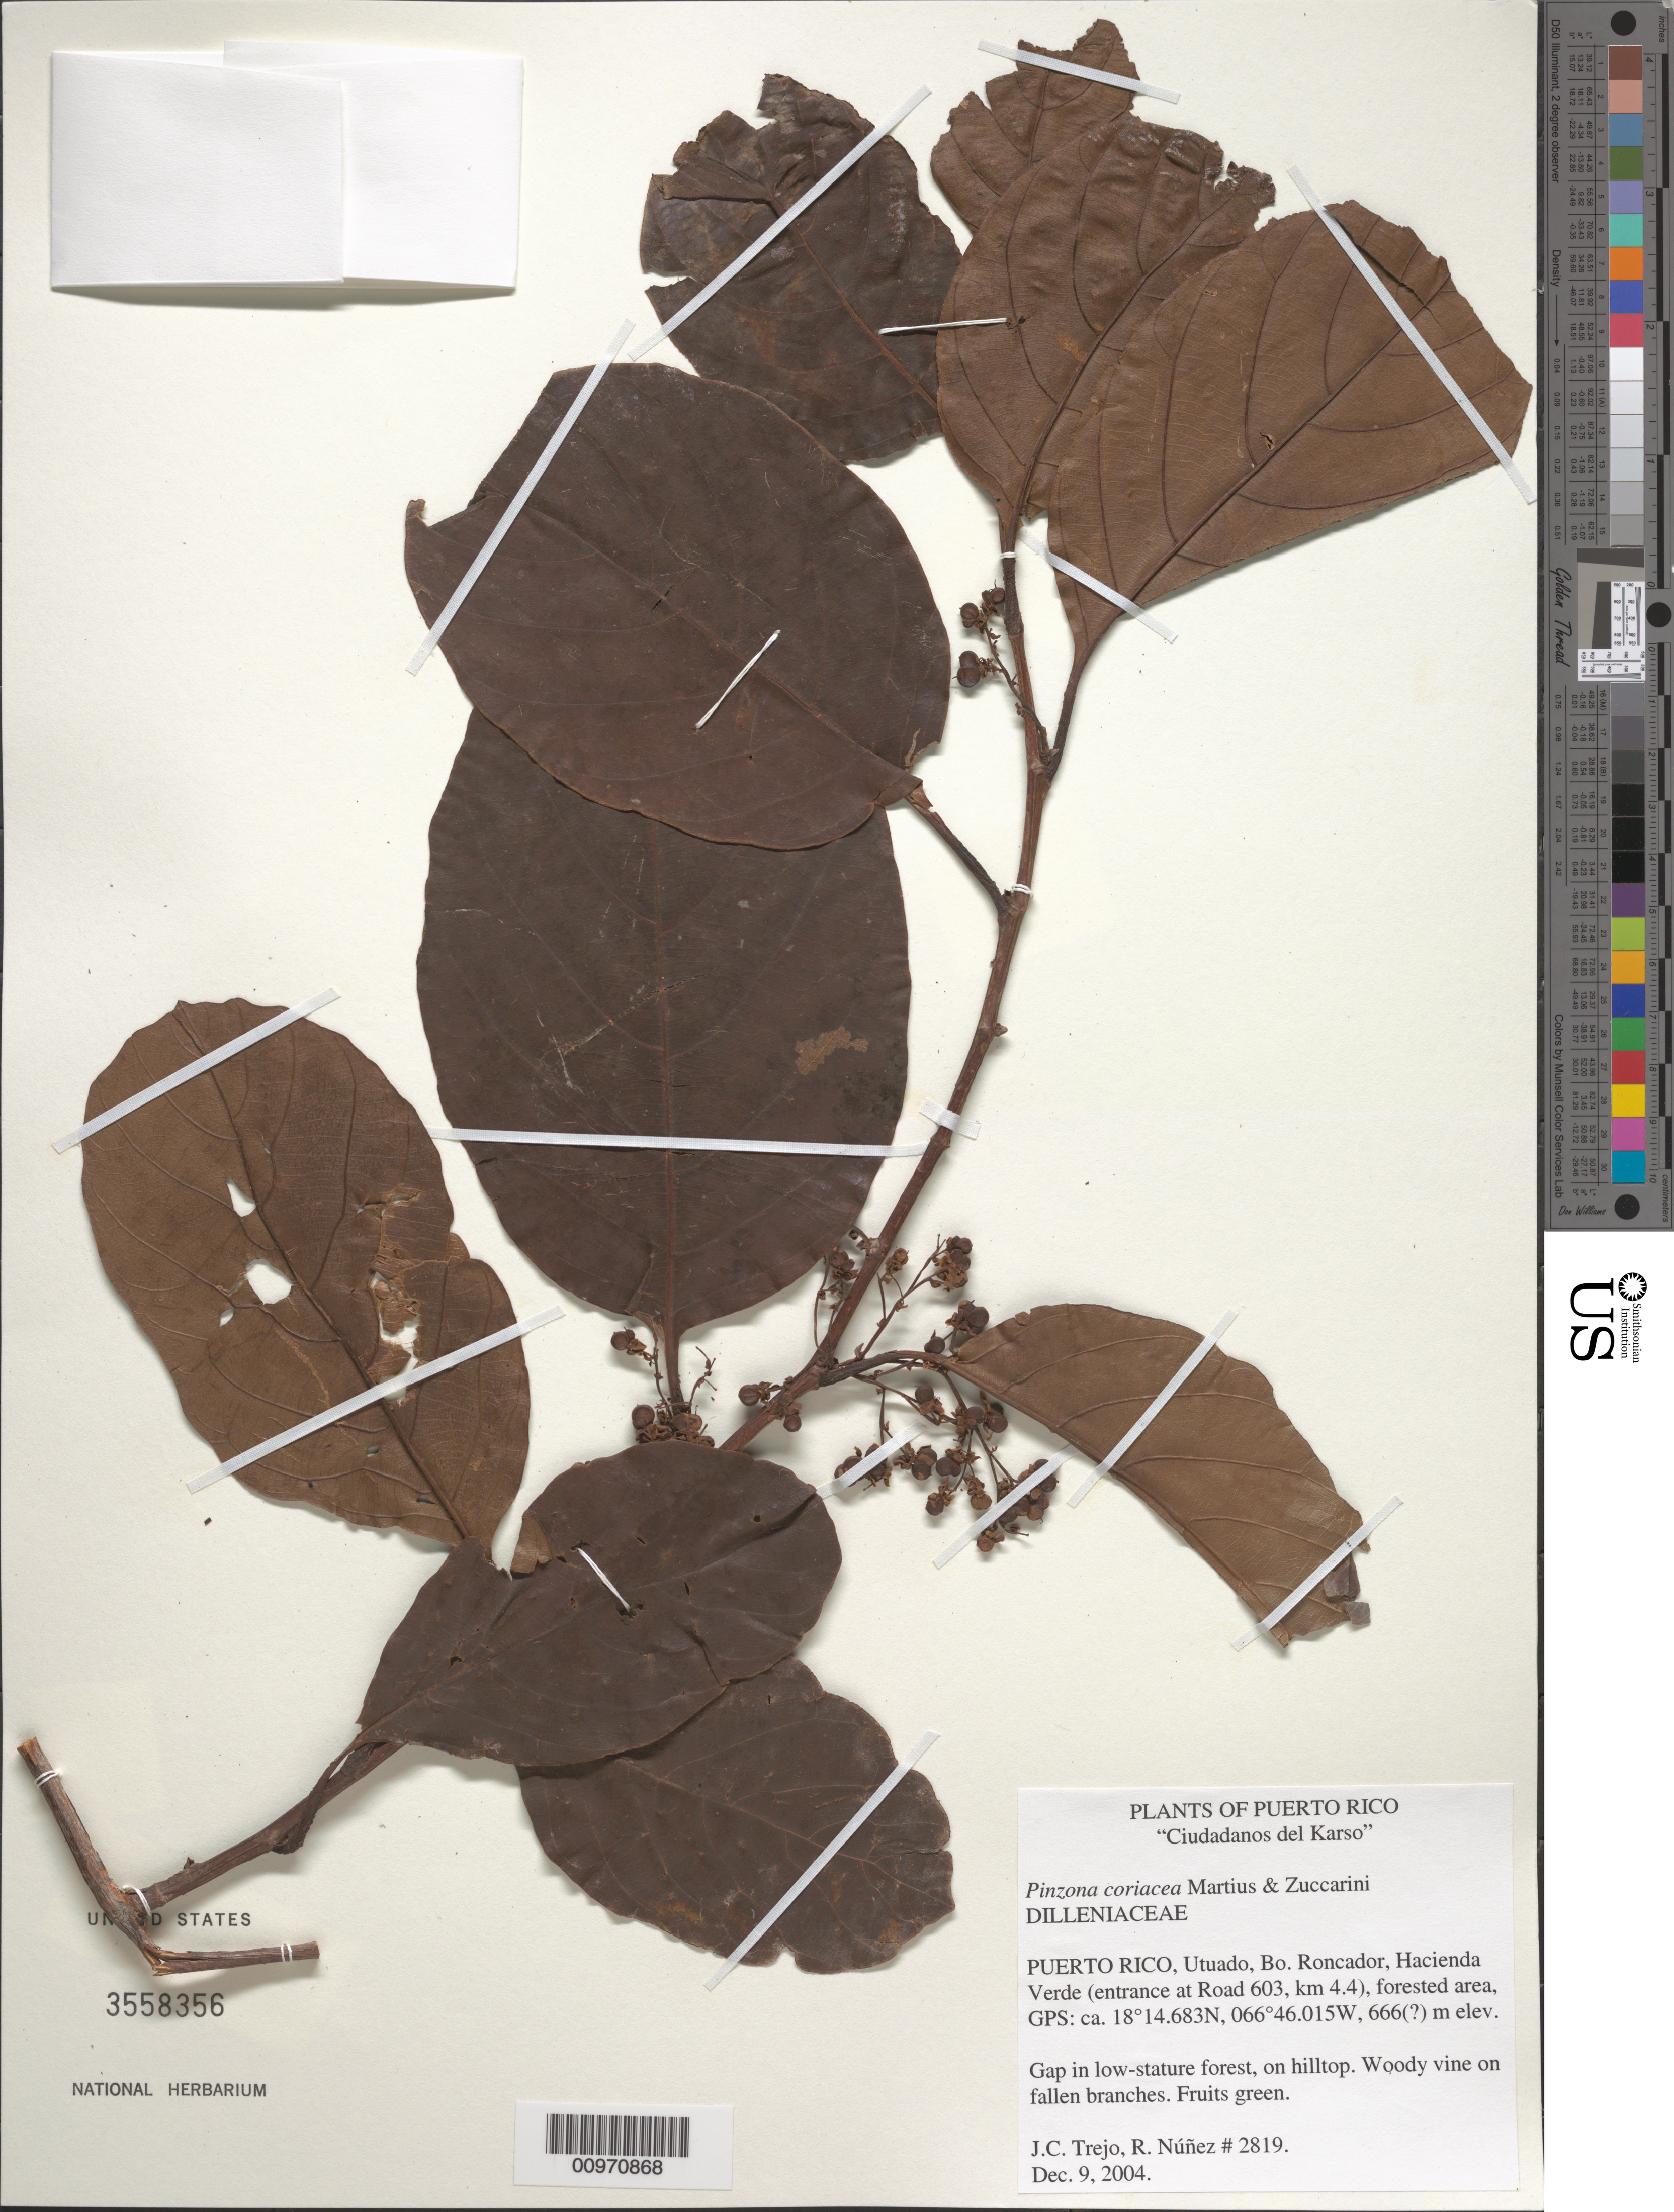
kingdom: Plantae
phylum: Tracheophyta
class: Magnoliopsida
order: Dilleniales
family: Dilleniaceae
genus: Pinzona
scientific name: Pinzona coriacea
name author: Mart. & Zucc.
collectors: J. C. Trejo-Torres & R. Núñez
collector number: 2819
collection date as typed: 09 Dec 2004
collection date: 2004-12-09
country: Puerto Rico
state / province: Utuado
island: Puerto Rico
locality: Utado, Bo. Roncador, Hacienda Verde (entrance at Road 603, km 4.4)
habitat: gap in low stature forest, on hilltop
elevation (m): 666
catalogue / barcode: US 3558356